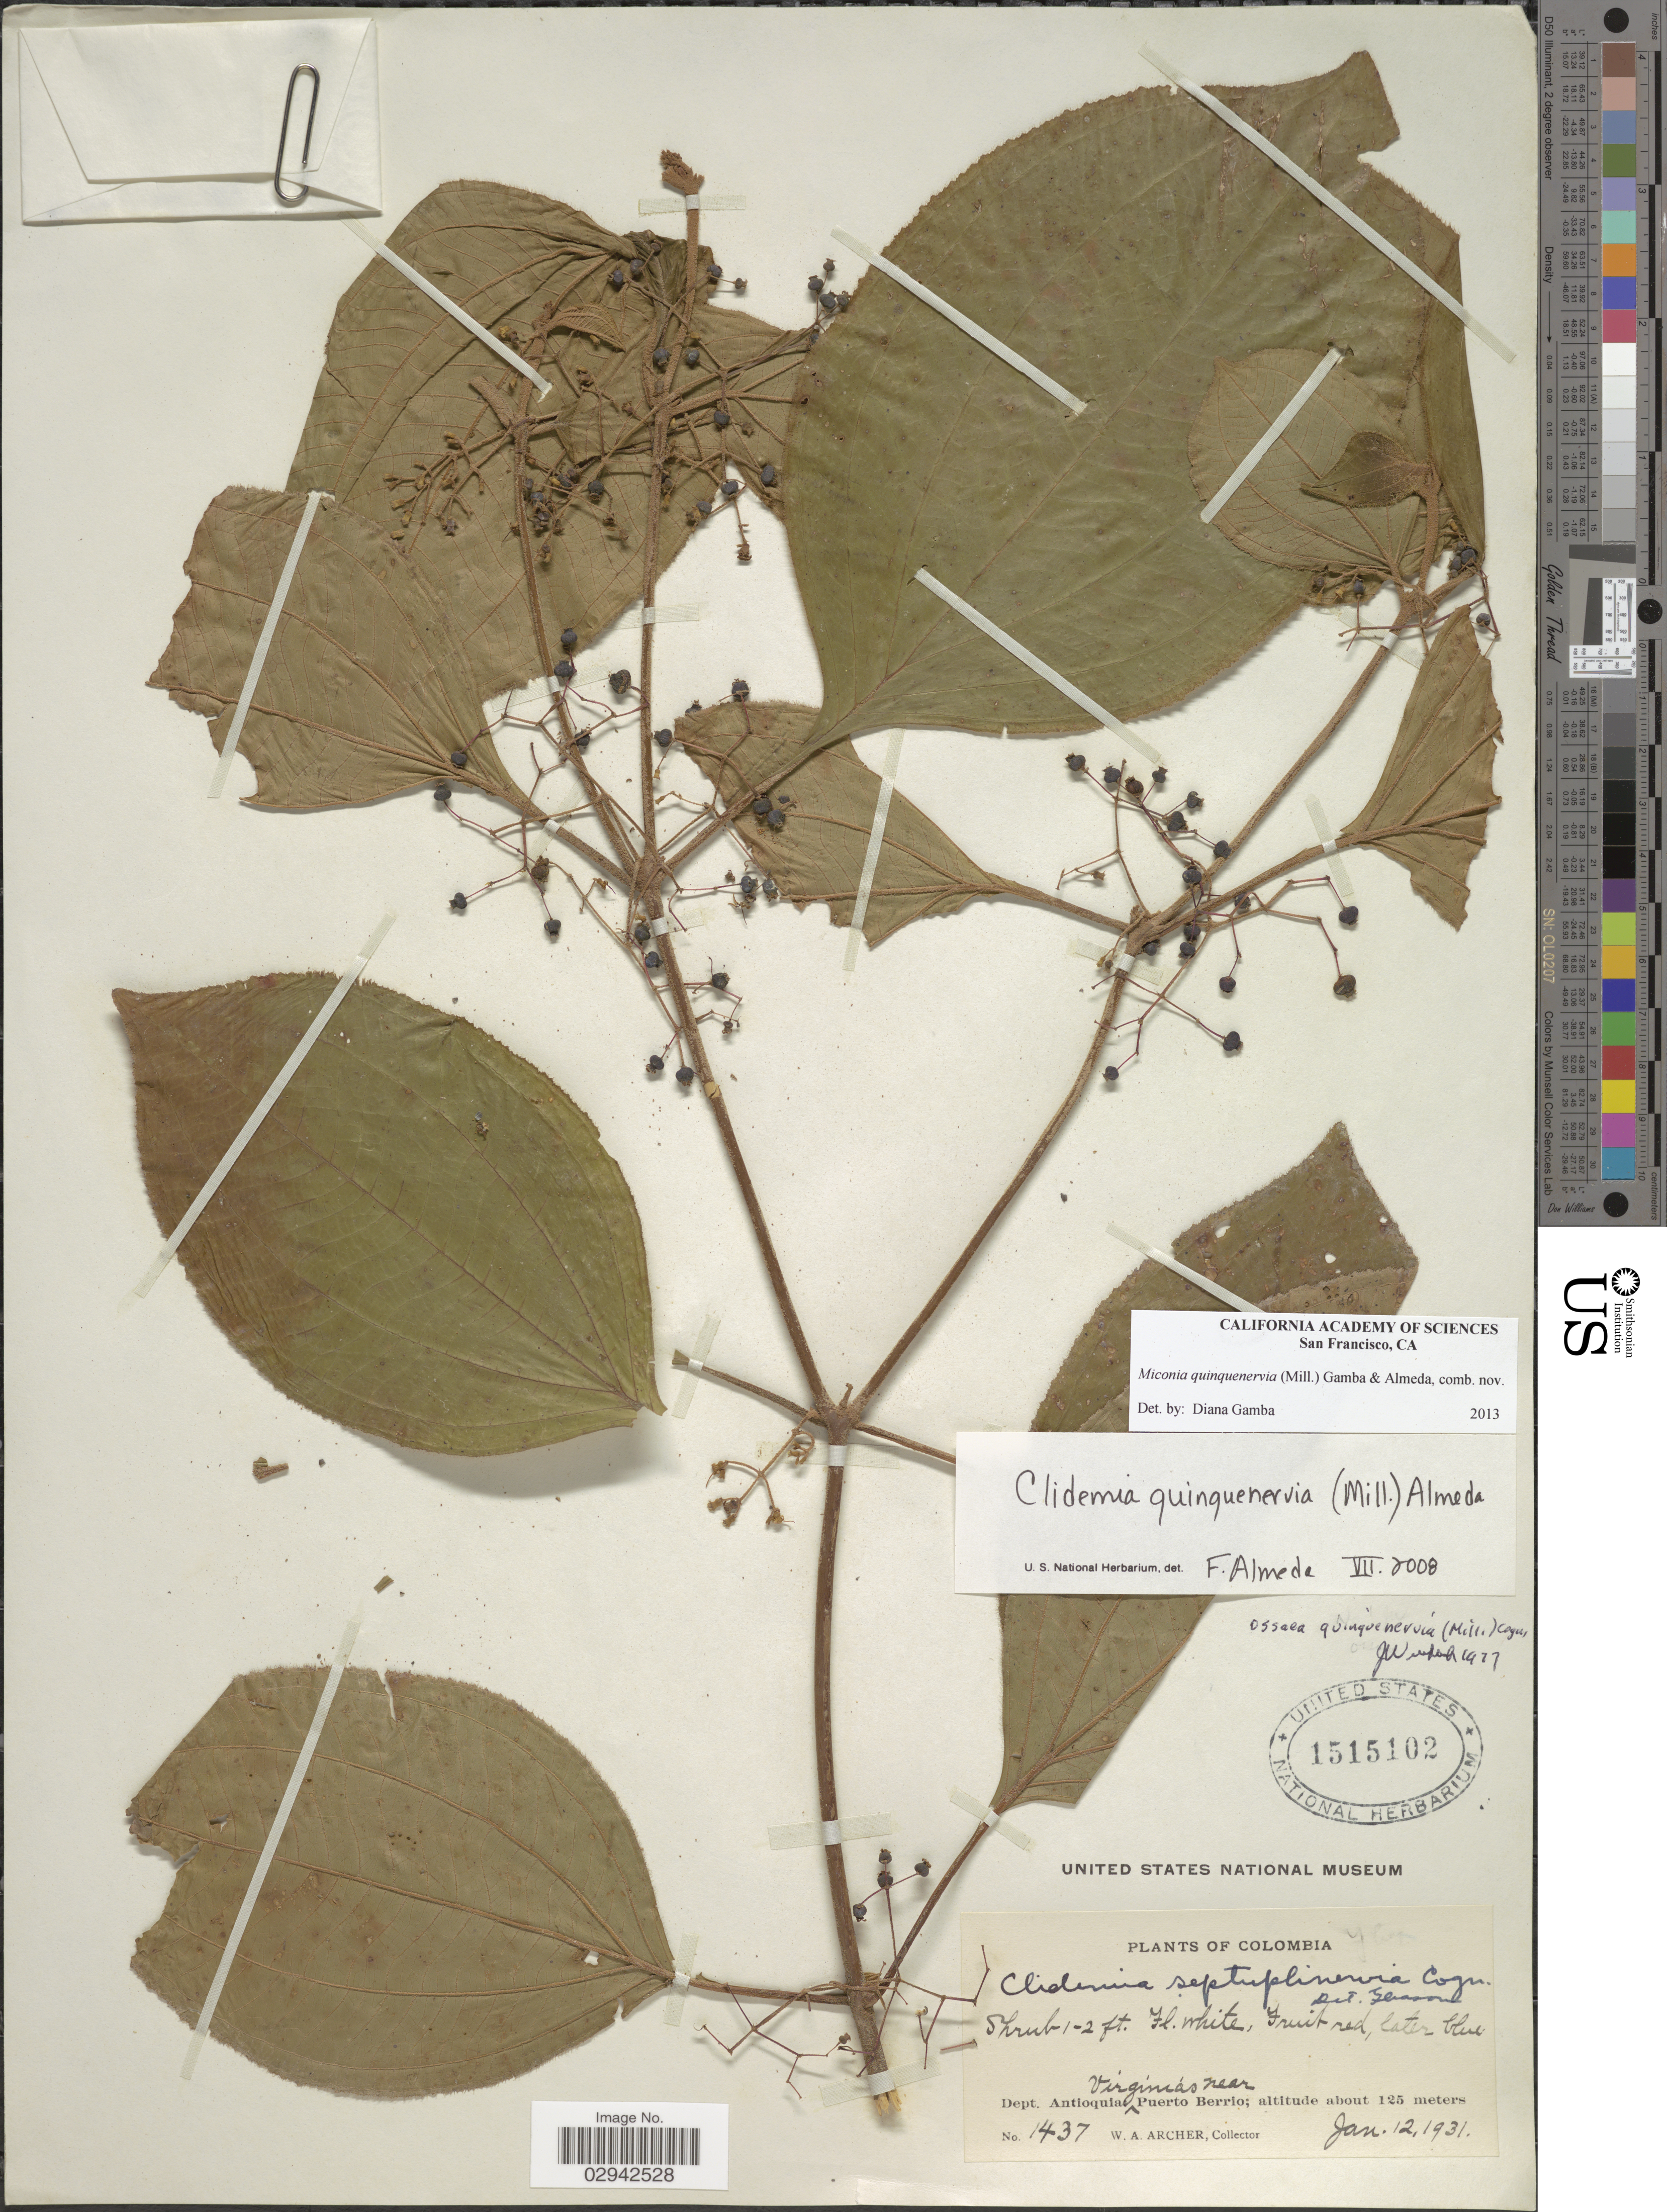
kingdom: Plantae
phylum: Tracheophyta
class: Magnoliopsida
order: Myrtales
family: Melastomataceae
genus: Miconia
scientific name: Miconia quinquenervia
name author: (Mill.) Gamba & Almeda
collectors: W. Archer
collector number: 1437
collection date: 1931-01-12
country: Colombia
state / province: Antioquia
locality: Dept. Antioquia Virginias near Puerto Berrio.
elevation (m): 125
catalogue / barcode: US 1515102